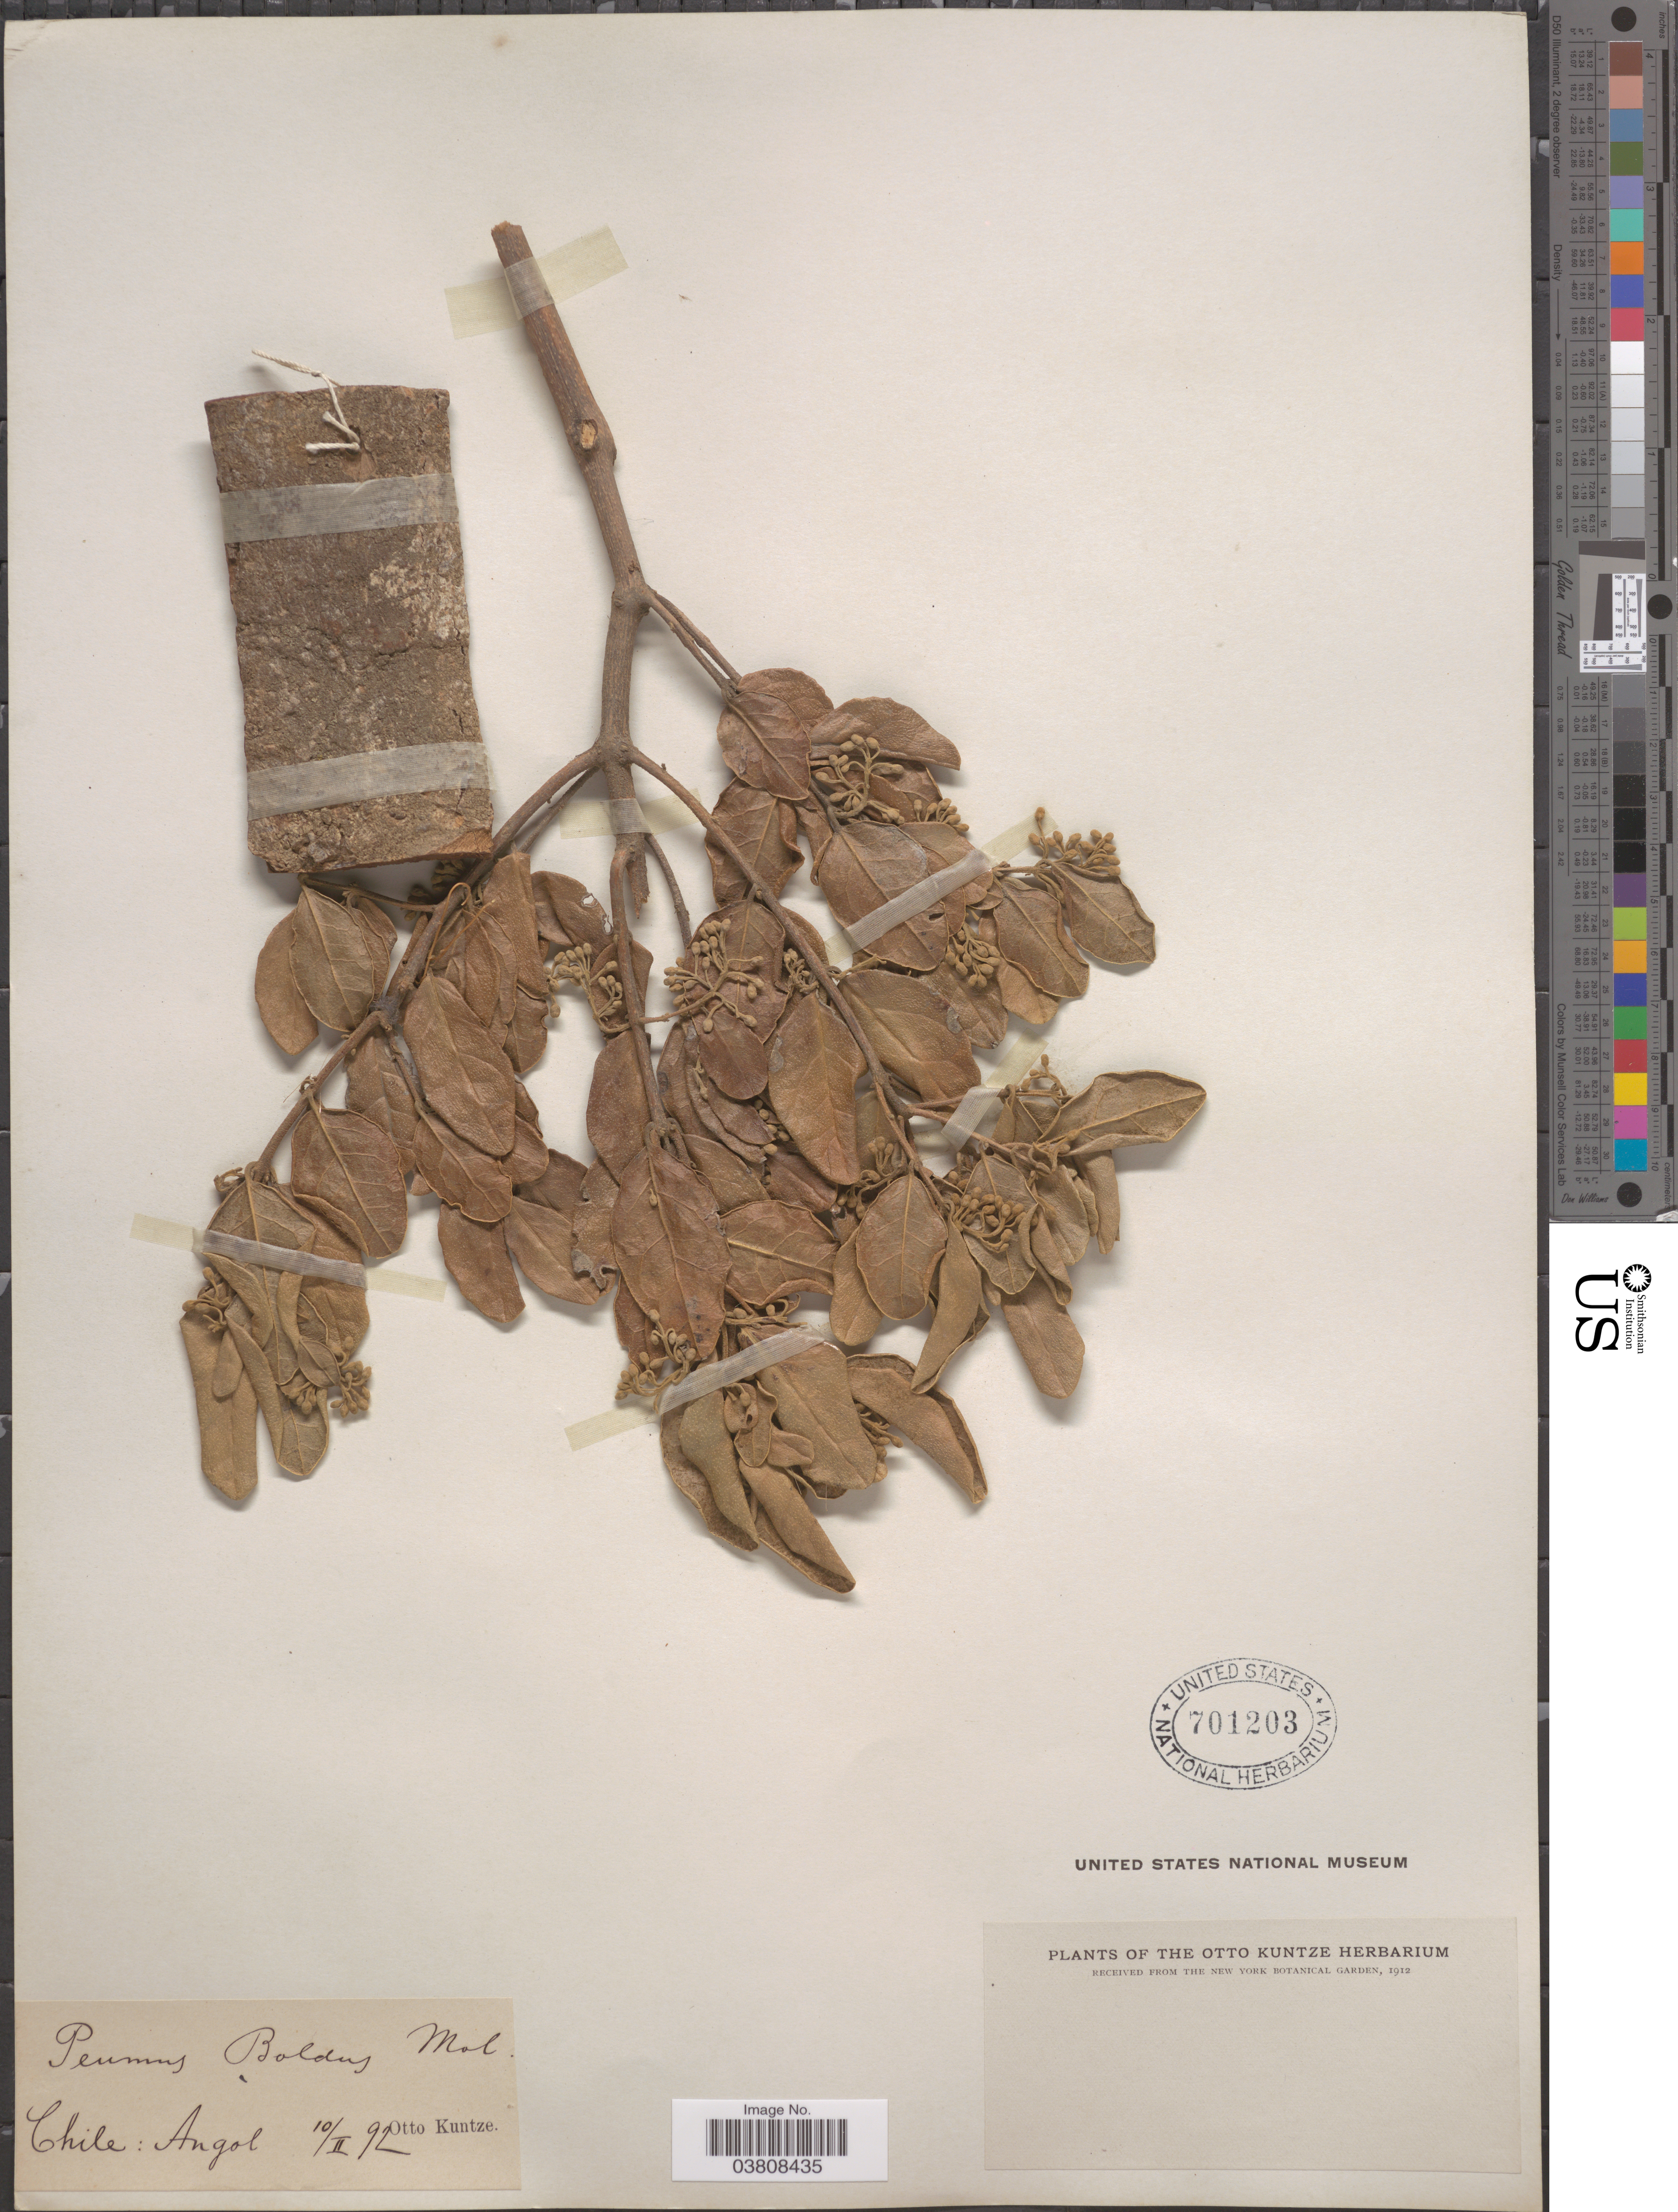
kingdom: Plantae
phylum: Tracheophyta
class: Magnoliopsida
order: Laurales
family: Monimiaceae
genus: Peumus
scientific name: Peumus boldus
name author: Molina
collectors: C.E.O. Kuntze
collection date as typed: Transcribed d/m/y: 10/2/92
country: Chile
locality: Angol.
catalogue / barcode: US 701203